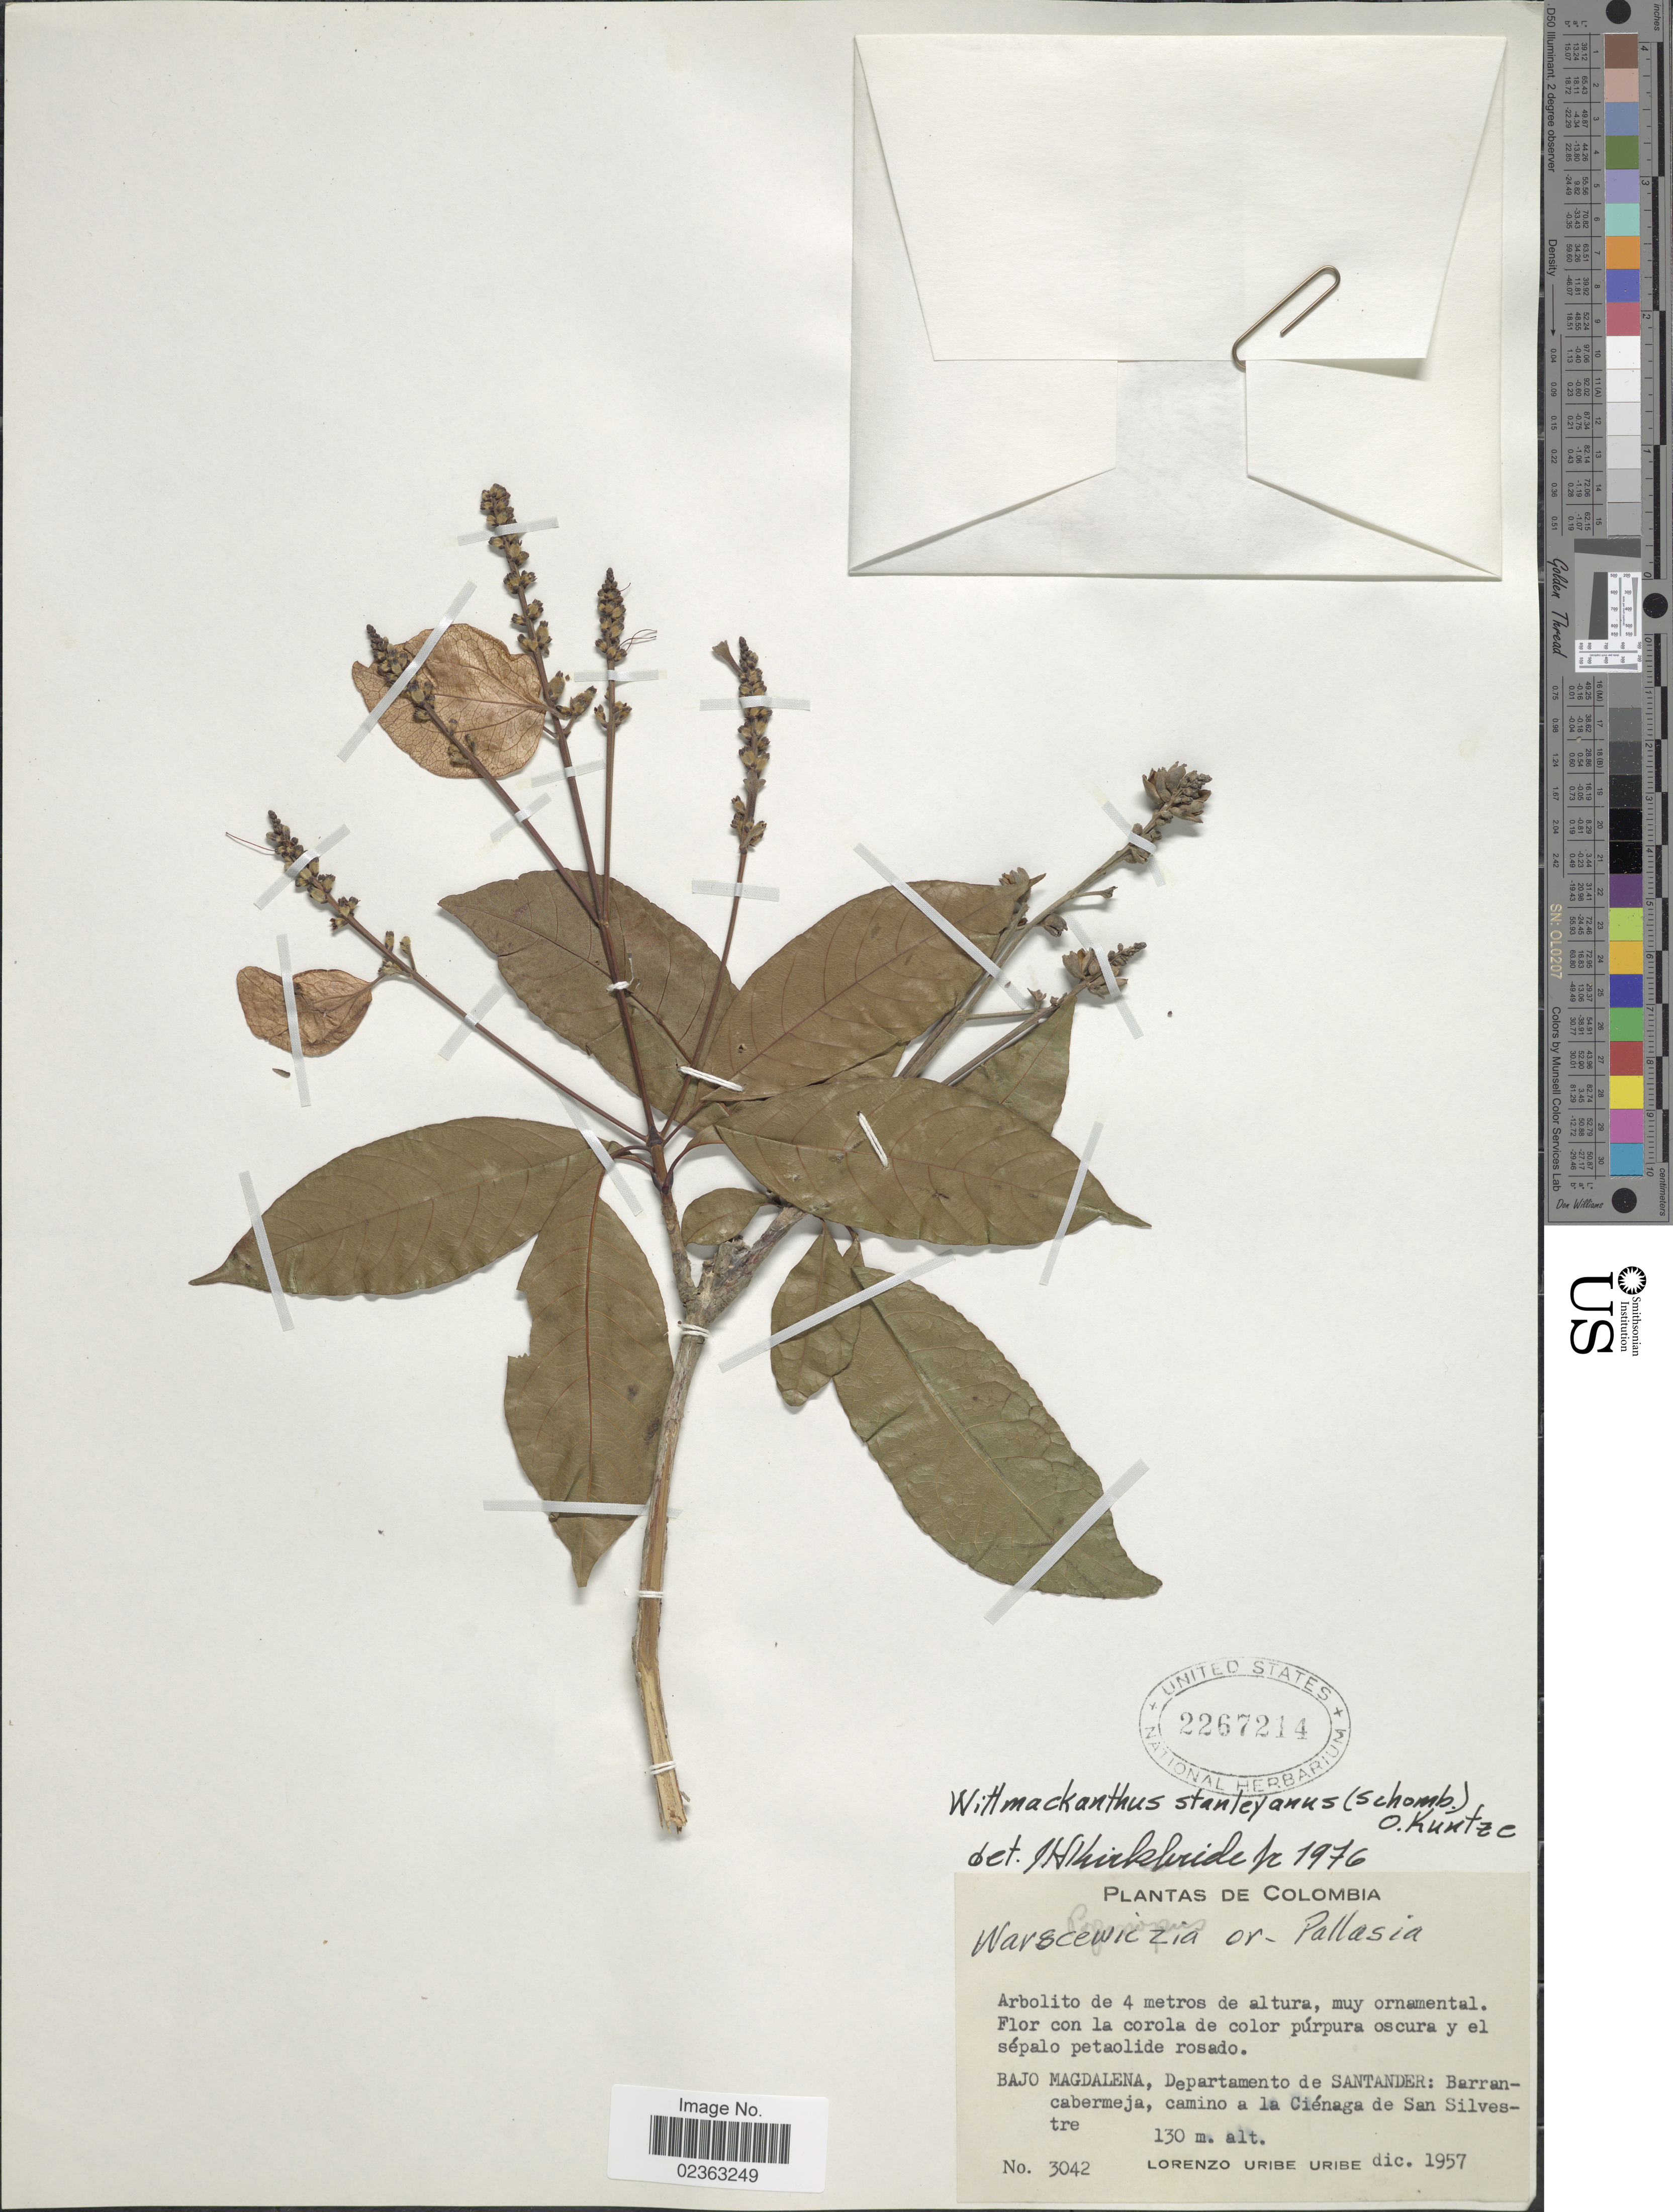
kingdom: Plantae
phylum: Tracheophyta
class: Magnoliopsida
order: Gentianales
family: Rubiaceae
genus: Wittmackanthus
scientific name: Wittmackanthus stanleyanus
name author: (R.H. Schomb.) Kuntze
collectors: L. Uribe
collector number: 3042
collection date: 1957-12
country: Colombia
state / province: Santander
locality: Bajo Magdalena: Barrancabermeja, camino a la Cienaga de San Silvestre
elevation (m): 130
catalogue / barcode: US 2267214